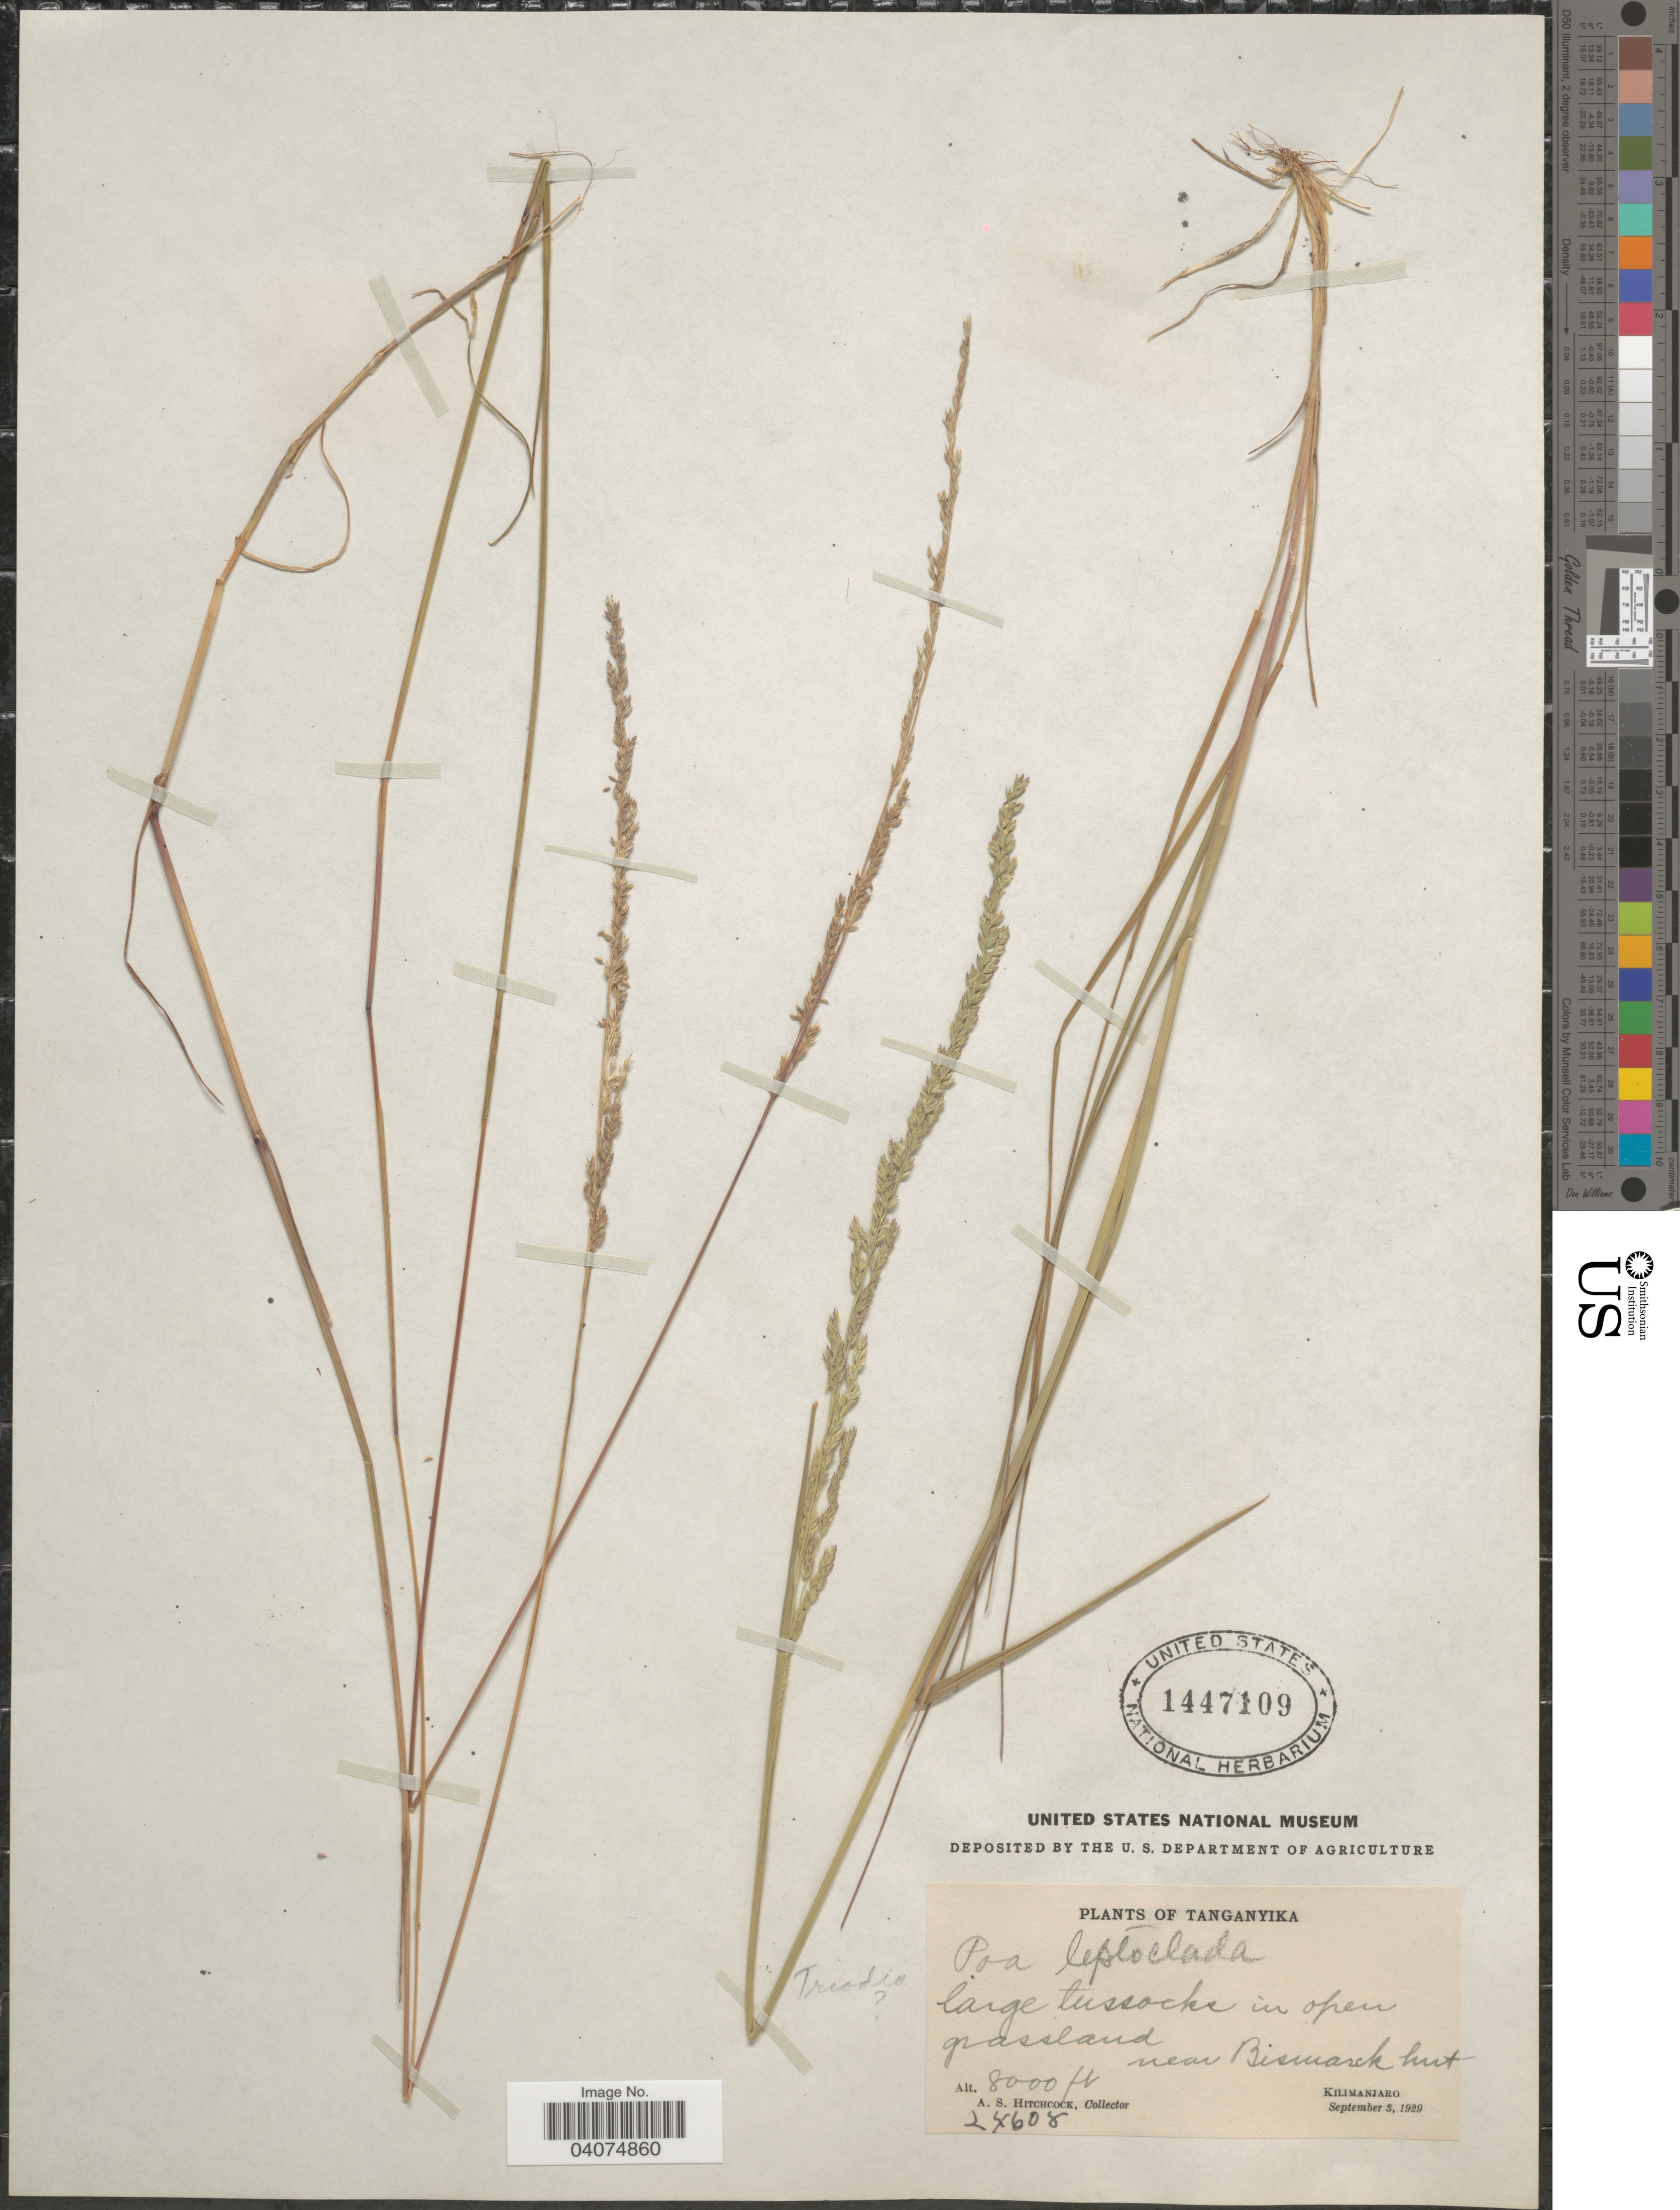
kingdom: Plantae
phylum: Tracheophyta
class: Liliopsida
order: Poales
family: Poaceae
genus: Poa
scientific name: Poa leptoclada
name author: Hochst. ex A. Rich.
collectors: A. S. Hitchcock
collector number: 24608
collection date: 1929-09-03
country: Tanzania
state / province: Kilimanjaro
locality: Tanganyika. Near Bismarck hut.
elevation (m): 2438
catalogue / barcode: US 1447109